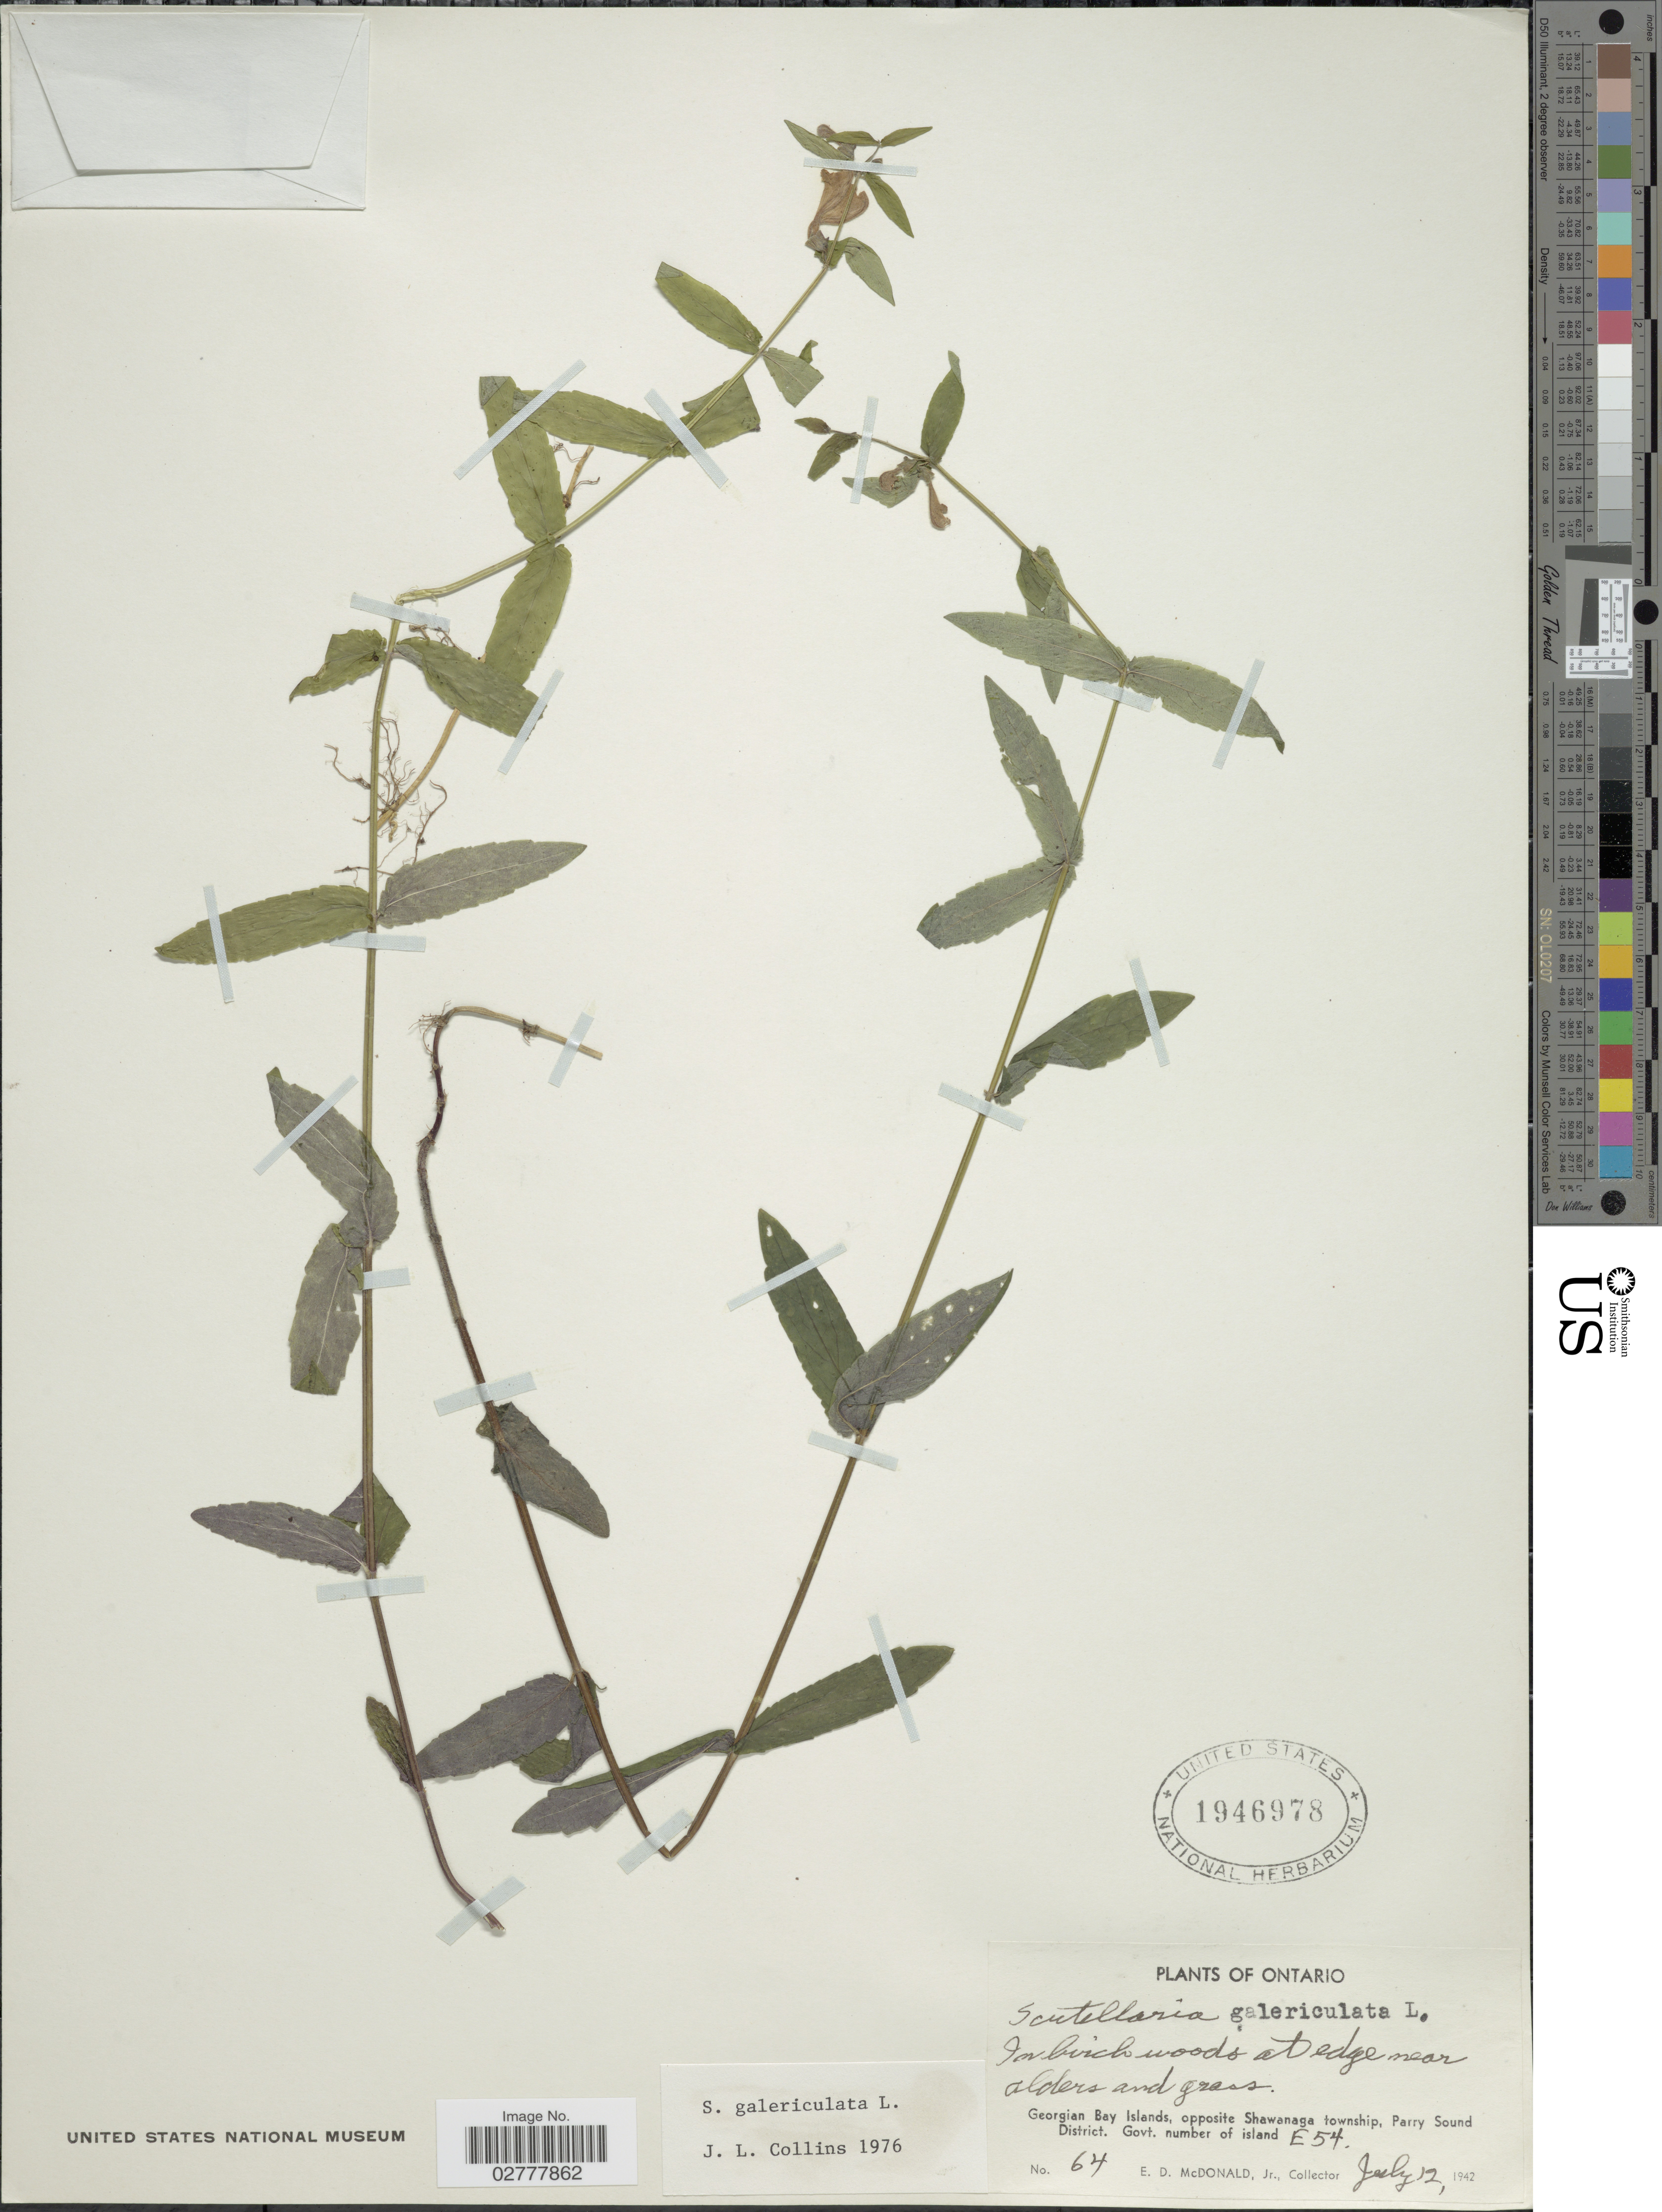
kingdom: Plantae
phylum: Tracheophyta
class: Magnoliopsida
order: Lamiales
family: Lamiaceae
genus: Scutellaria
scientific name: Scutellaria galericulata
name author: L.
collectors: E. D. McDonald Jr.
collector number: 64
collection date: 1942-07-12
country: Canada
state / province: Ontario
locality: Georgian Bay Islands, opposite Shawanaga township, Parry Sound District. Govt. number of island E54.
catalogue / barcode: US 1946978